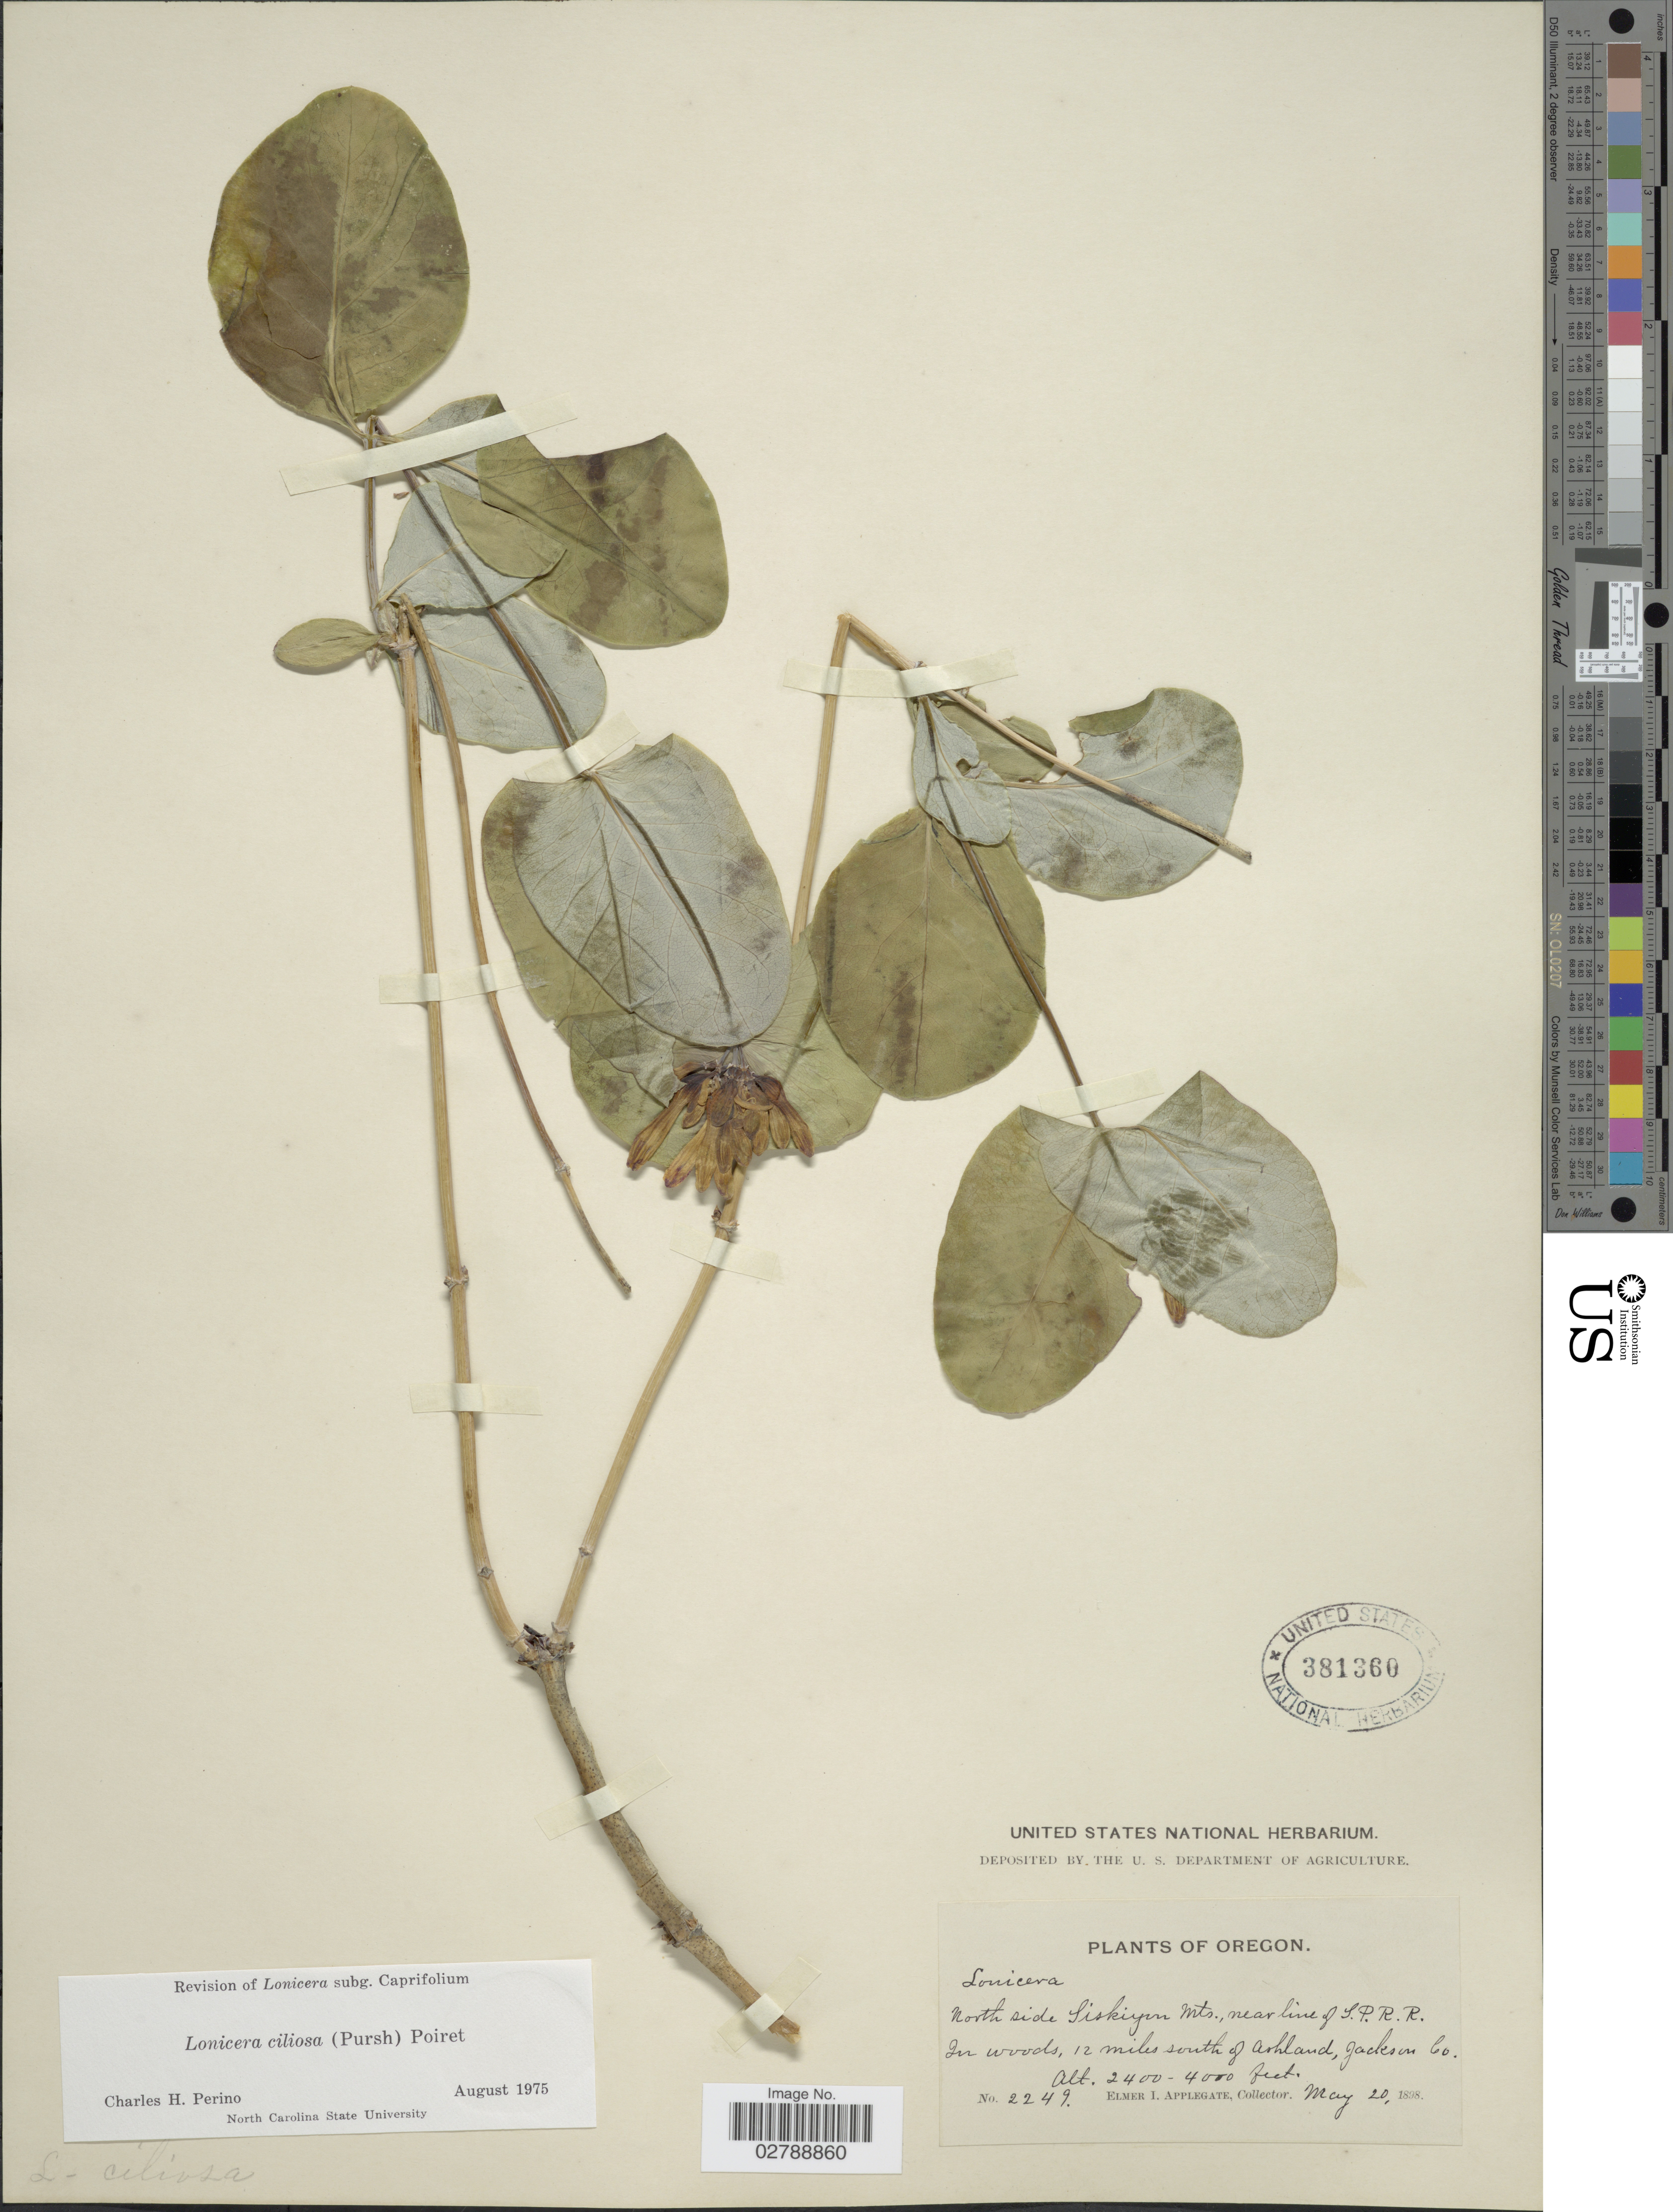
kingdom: Plantae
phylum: Tracheophyta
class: Magnoliopsida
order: Dipsacales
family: Caprifoliaceae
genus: Lonicera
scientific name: Lonicera ciliosa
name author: Poir.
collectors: E. I. Applegate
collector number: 2249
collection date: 1898-05-20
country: United States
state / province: Oregon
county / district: Jackson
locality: North side Siskiyou Mts., near line of S.P.R.R. In woods, 12 miles south of Ashland, Jackson Co.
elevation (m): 732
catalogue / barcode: US 381360